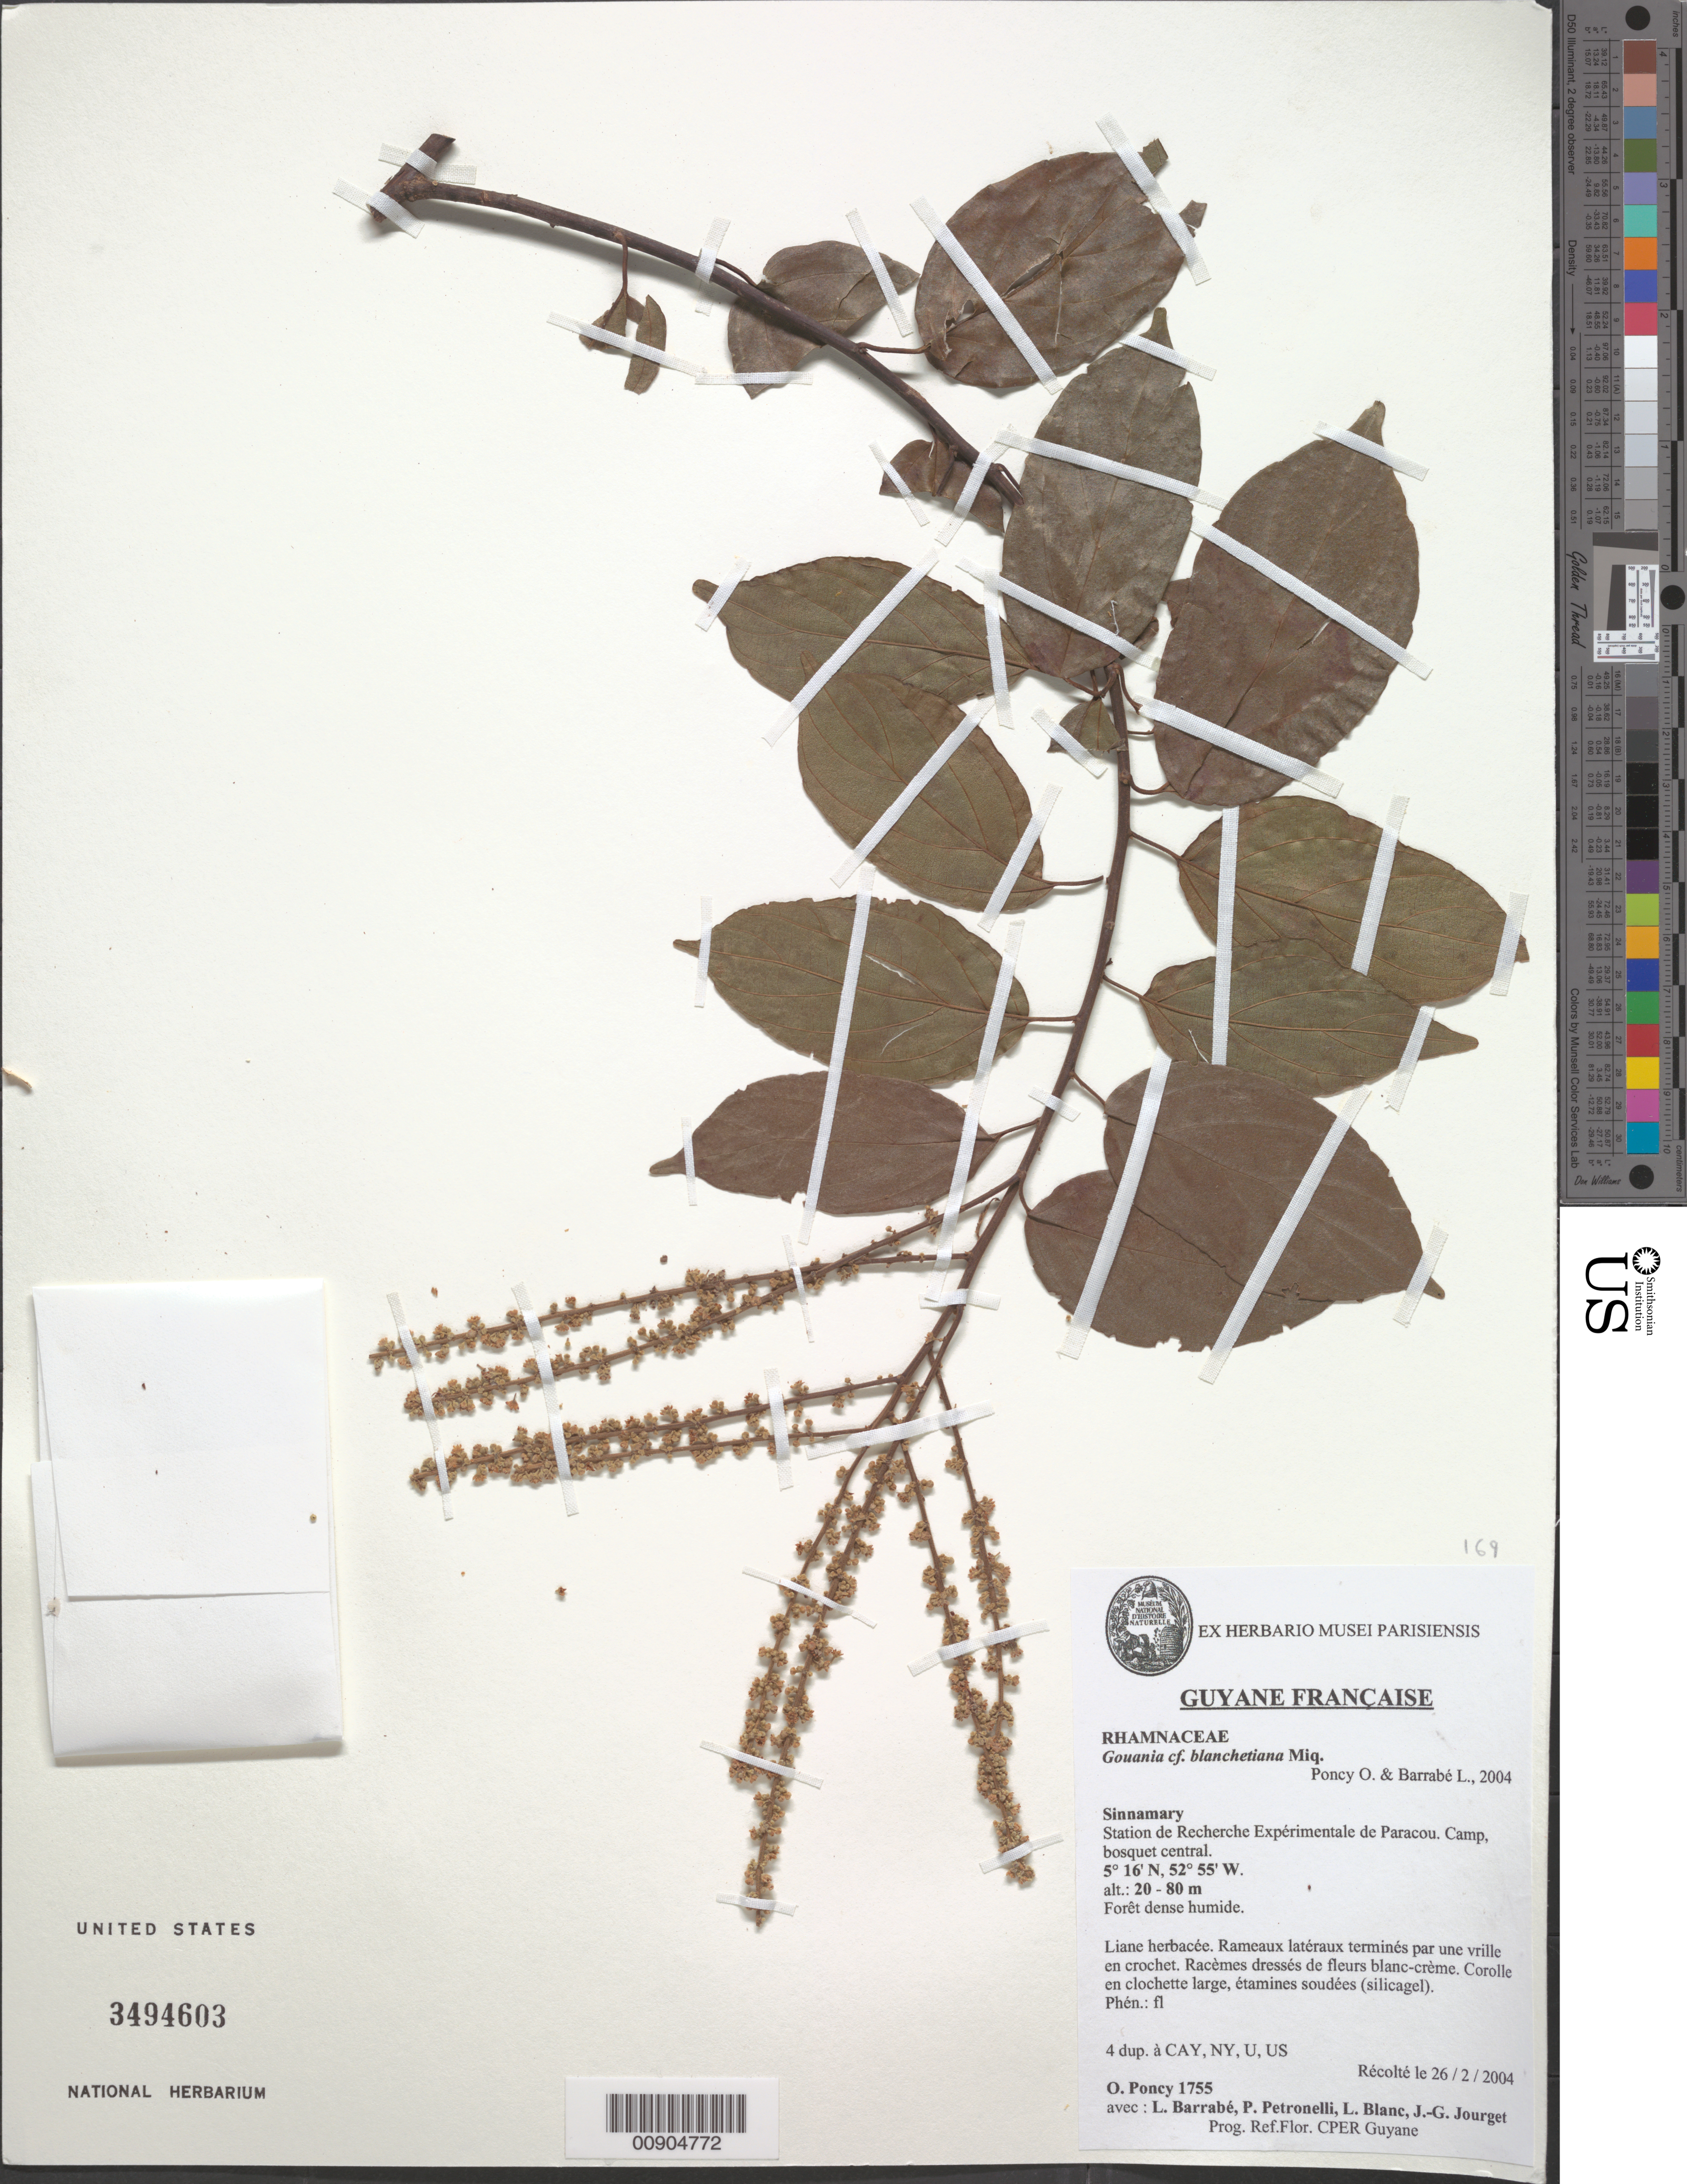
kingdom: Plantae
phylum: Tracheophyta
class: Magnoliopsida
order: Rosales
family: Rhamnaceae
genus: Gouania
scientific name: Gouania blanchetiana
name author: Miq.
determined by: Poncy, O.; Barrabé, L.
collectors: O. Poncy, L. Barrabé, P. Petronelli, L. Blanc & J. Jourget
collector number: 1755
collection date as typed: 26-Feb-04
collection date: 2004-02-26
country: French Guiana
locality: Sinnamary, Station de Recherche Expérimental de Paracou. Camp bosquet central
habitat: Forêt dense humide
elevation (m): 20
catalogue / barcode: US 3494603